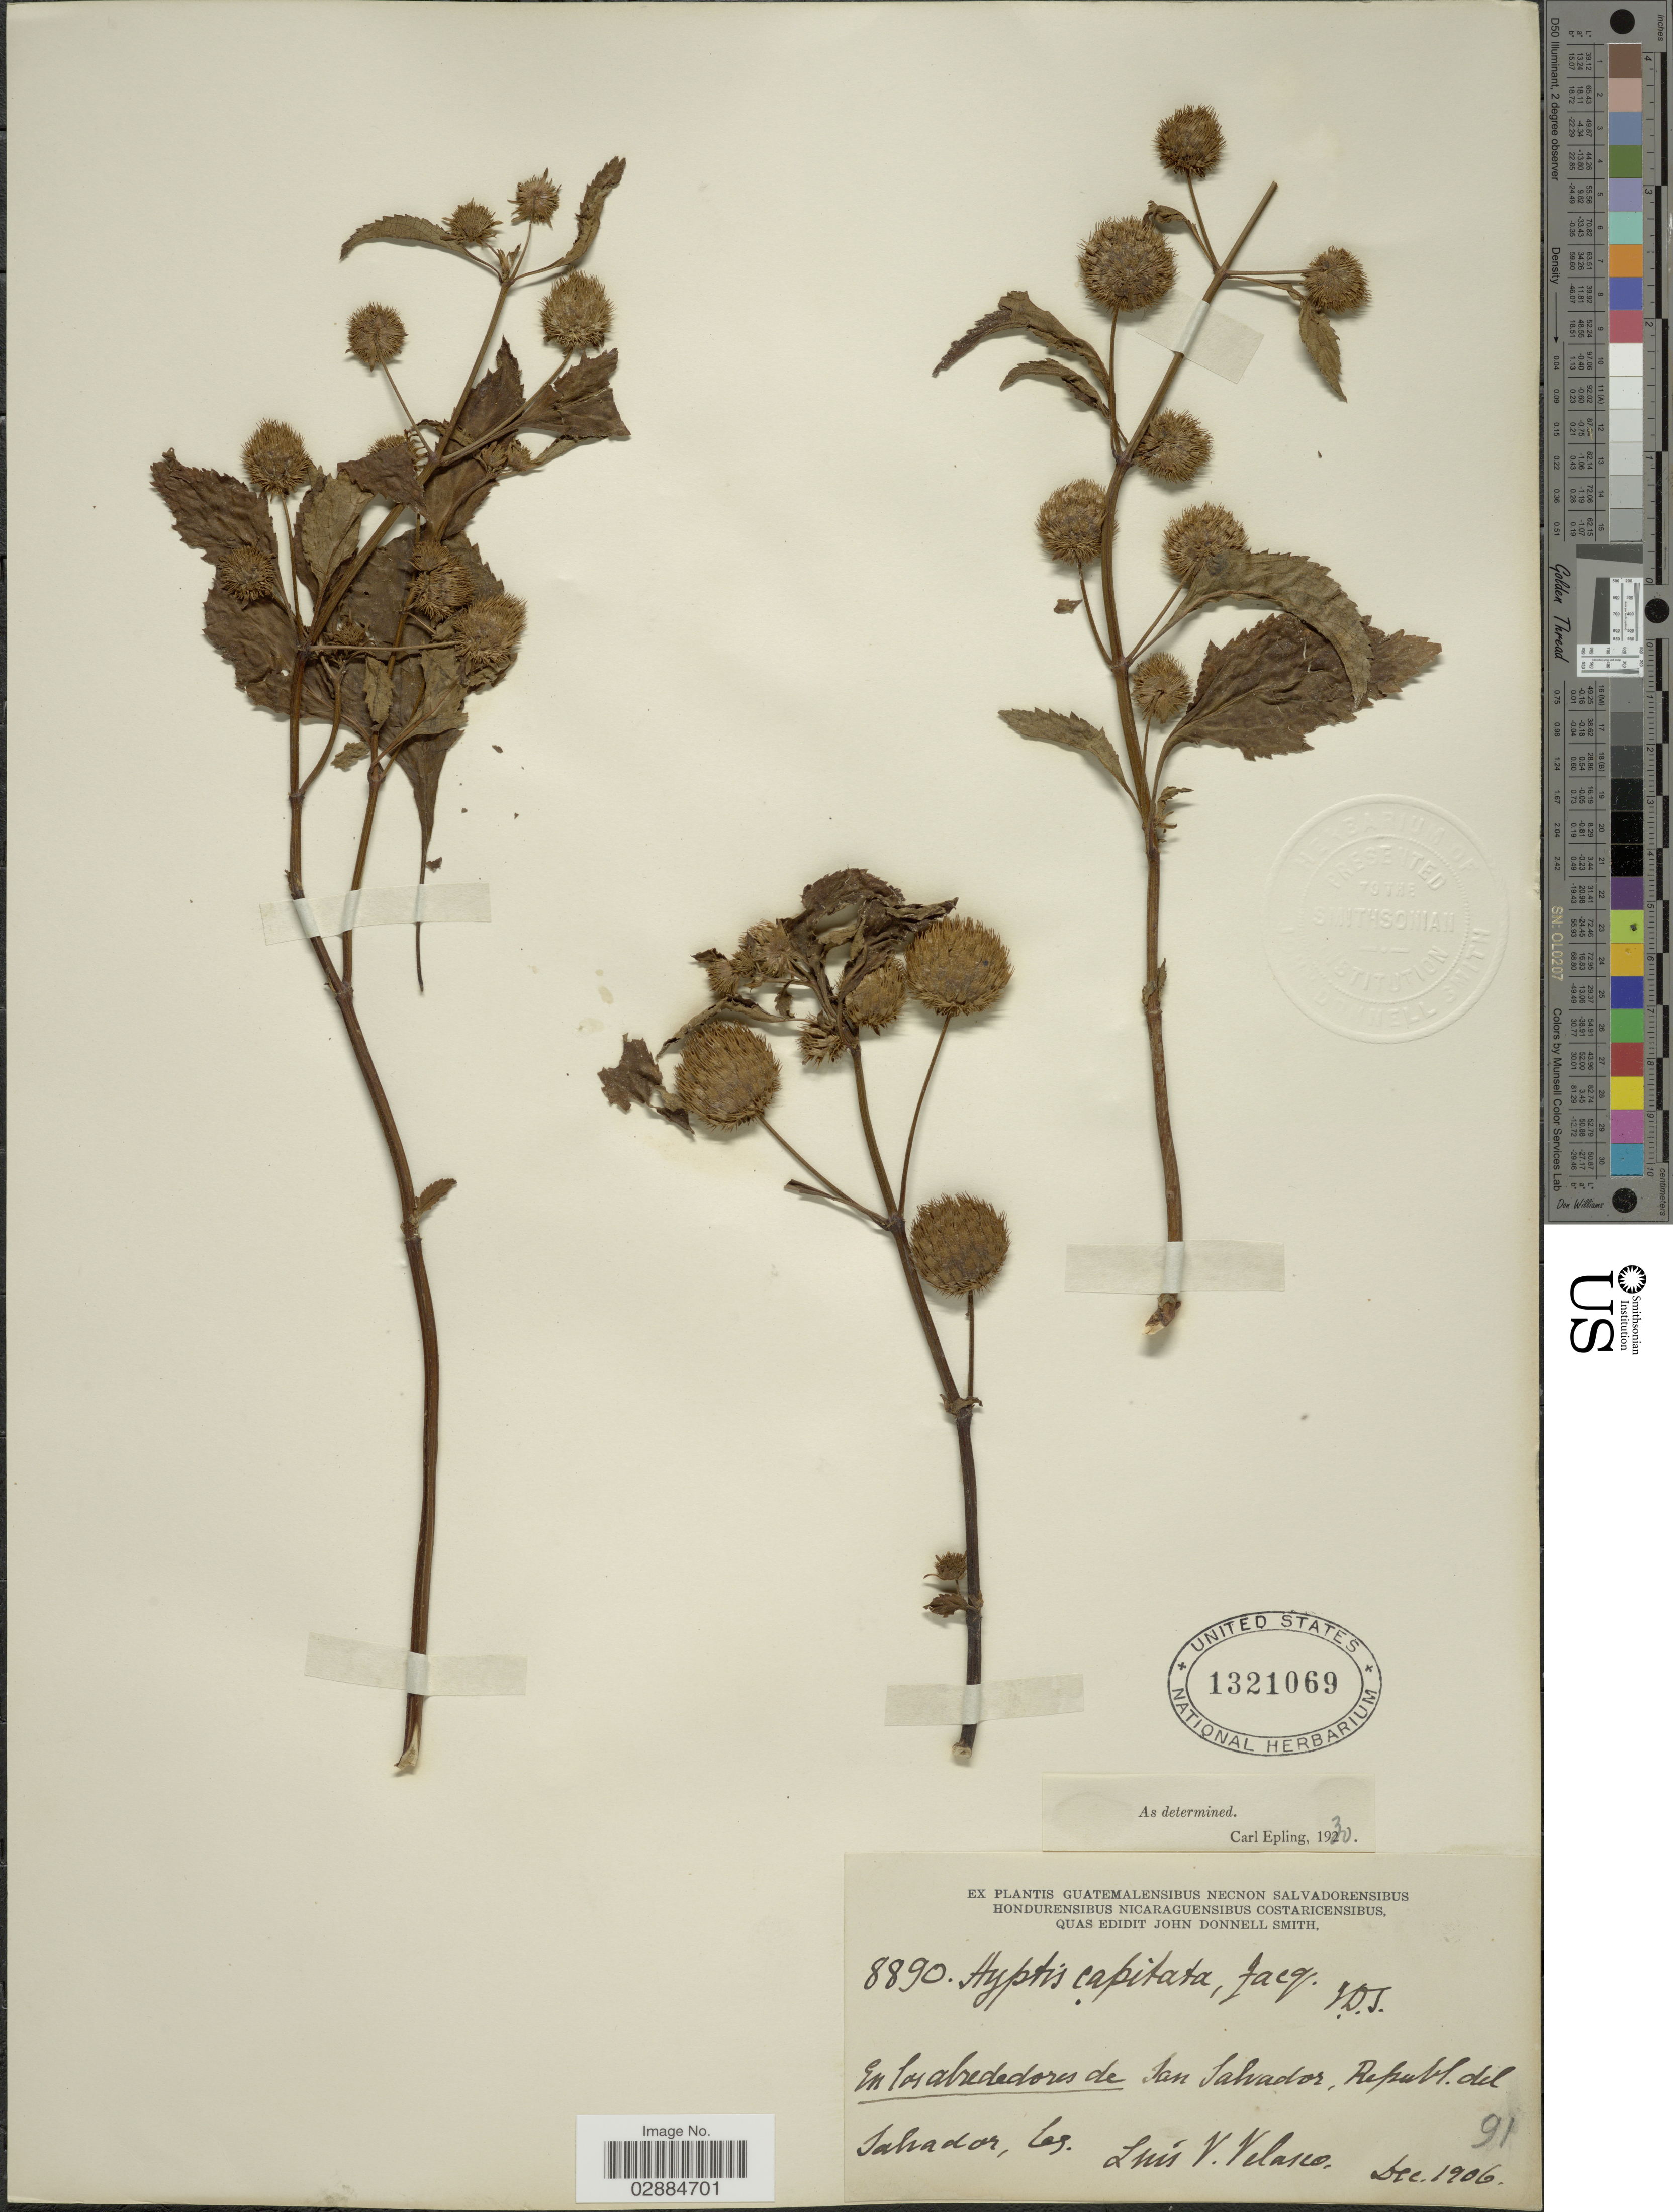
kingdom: Plantae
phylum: Tracheophyta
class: Magnoliopsida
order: Lamiales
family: Lamiaceae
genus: Hyptis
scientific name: Hyptis capitata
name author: Jacq.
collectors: L. Velasco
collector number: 8890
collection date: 1906-12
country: El Salvador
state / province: San Salvador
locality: En las alrededores de San Salvador.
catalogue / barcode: US 1321069